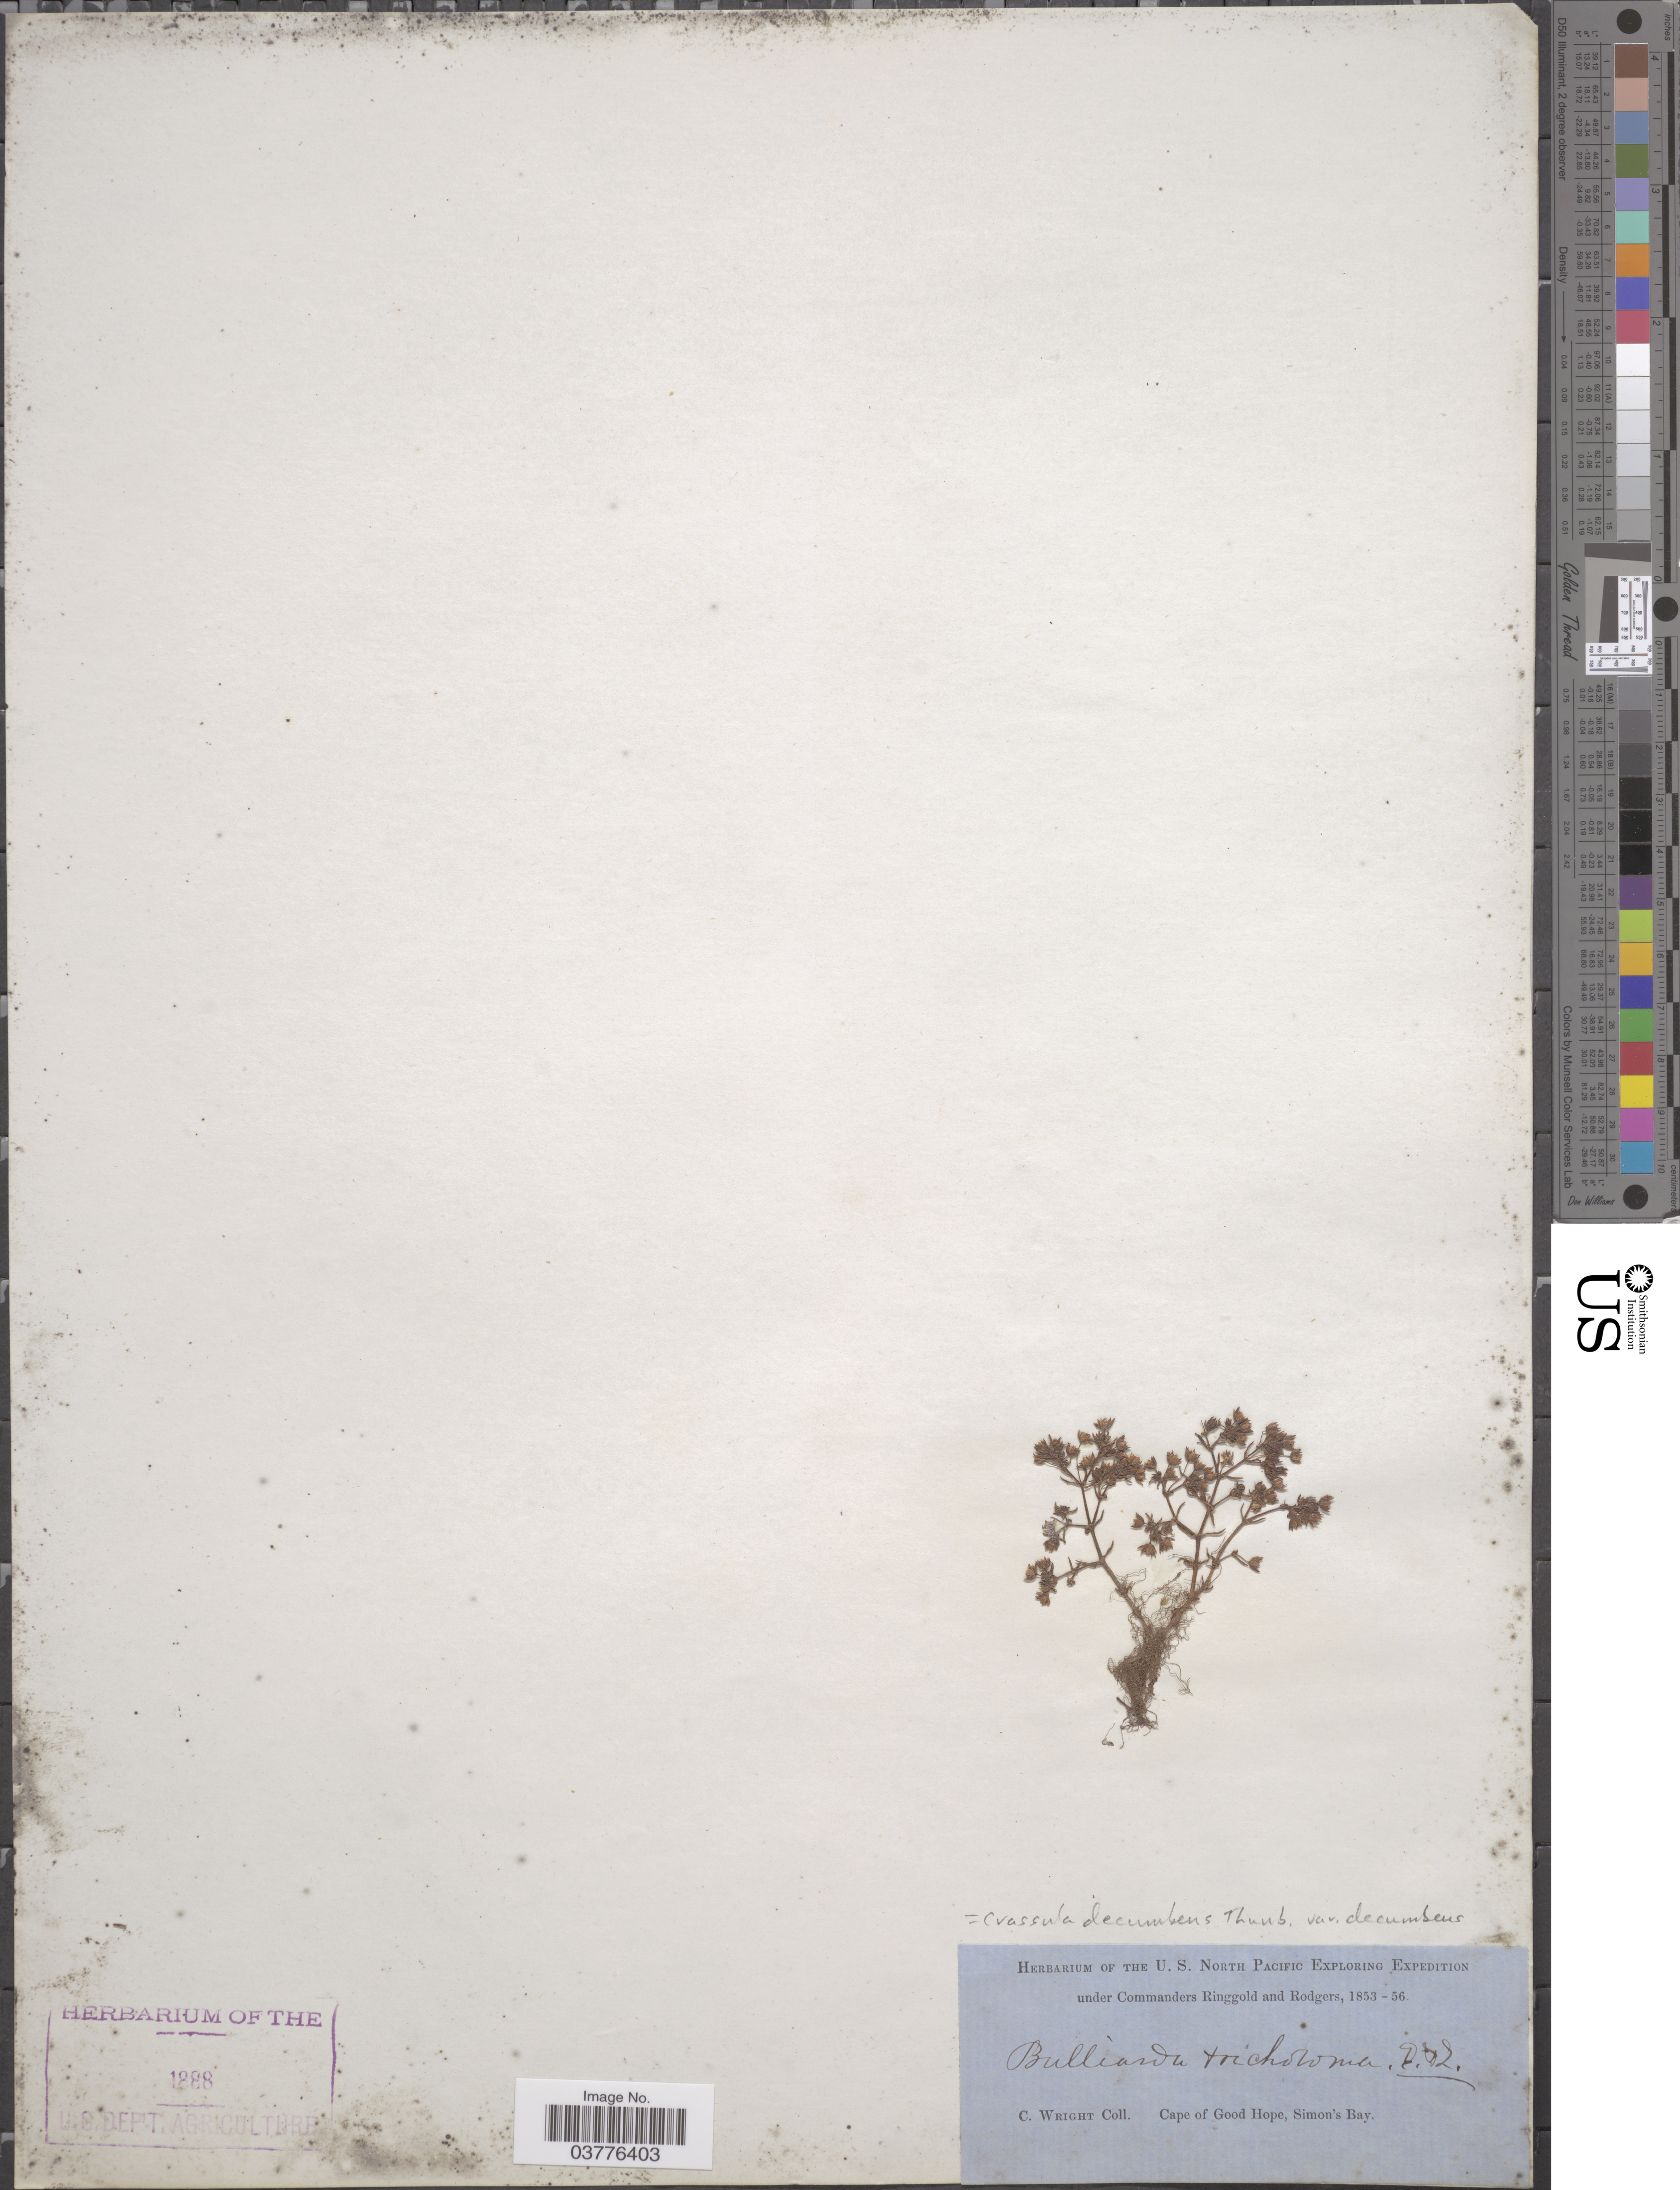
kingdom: Plantae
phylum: Tracheophyta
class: Magnoliopsida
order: Saxifragales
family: Crassulaceae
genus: Crassula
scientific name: Crassula decumbens Eckl. & Zeyh. ex Harv., nom. illeg.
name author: Eckl. & Zeyh. ex Harv. in Harv. & Sond.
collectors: C. Wright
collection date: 1853/1856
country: South Africa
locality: Cape of Good Hope, Simon's Bay.